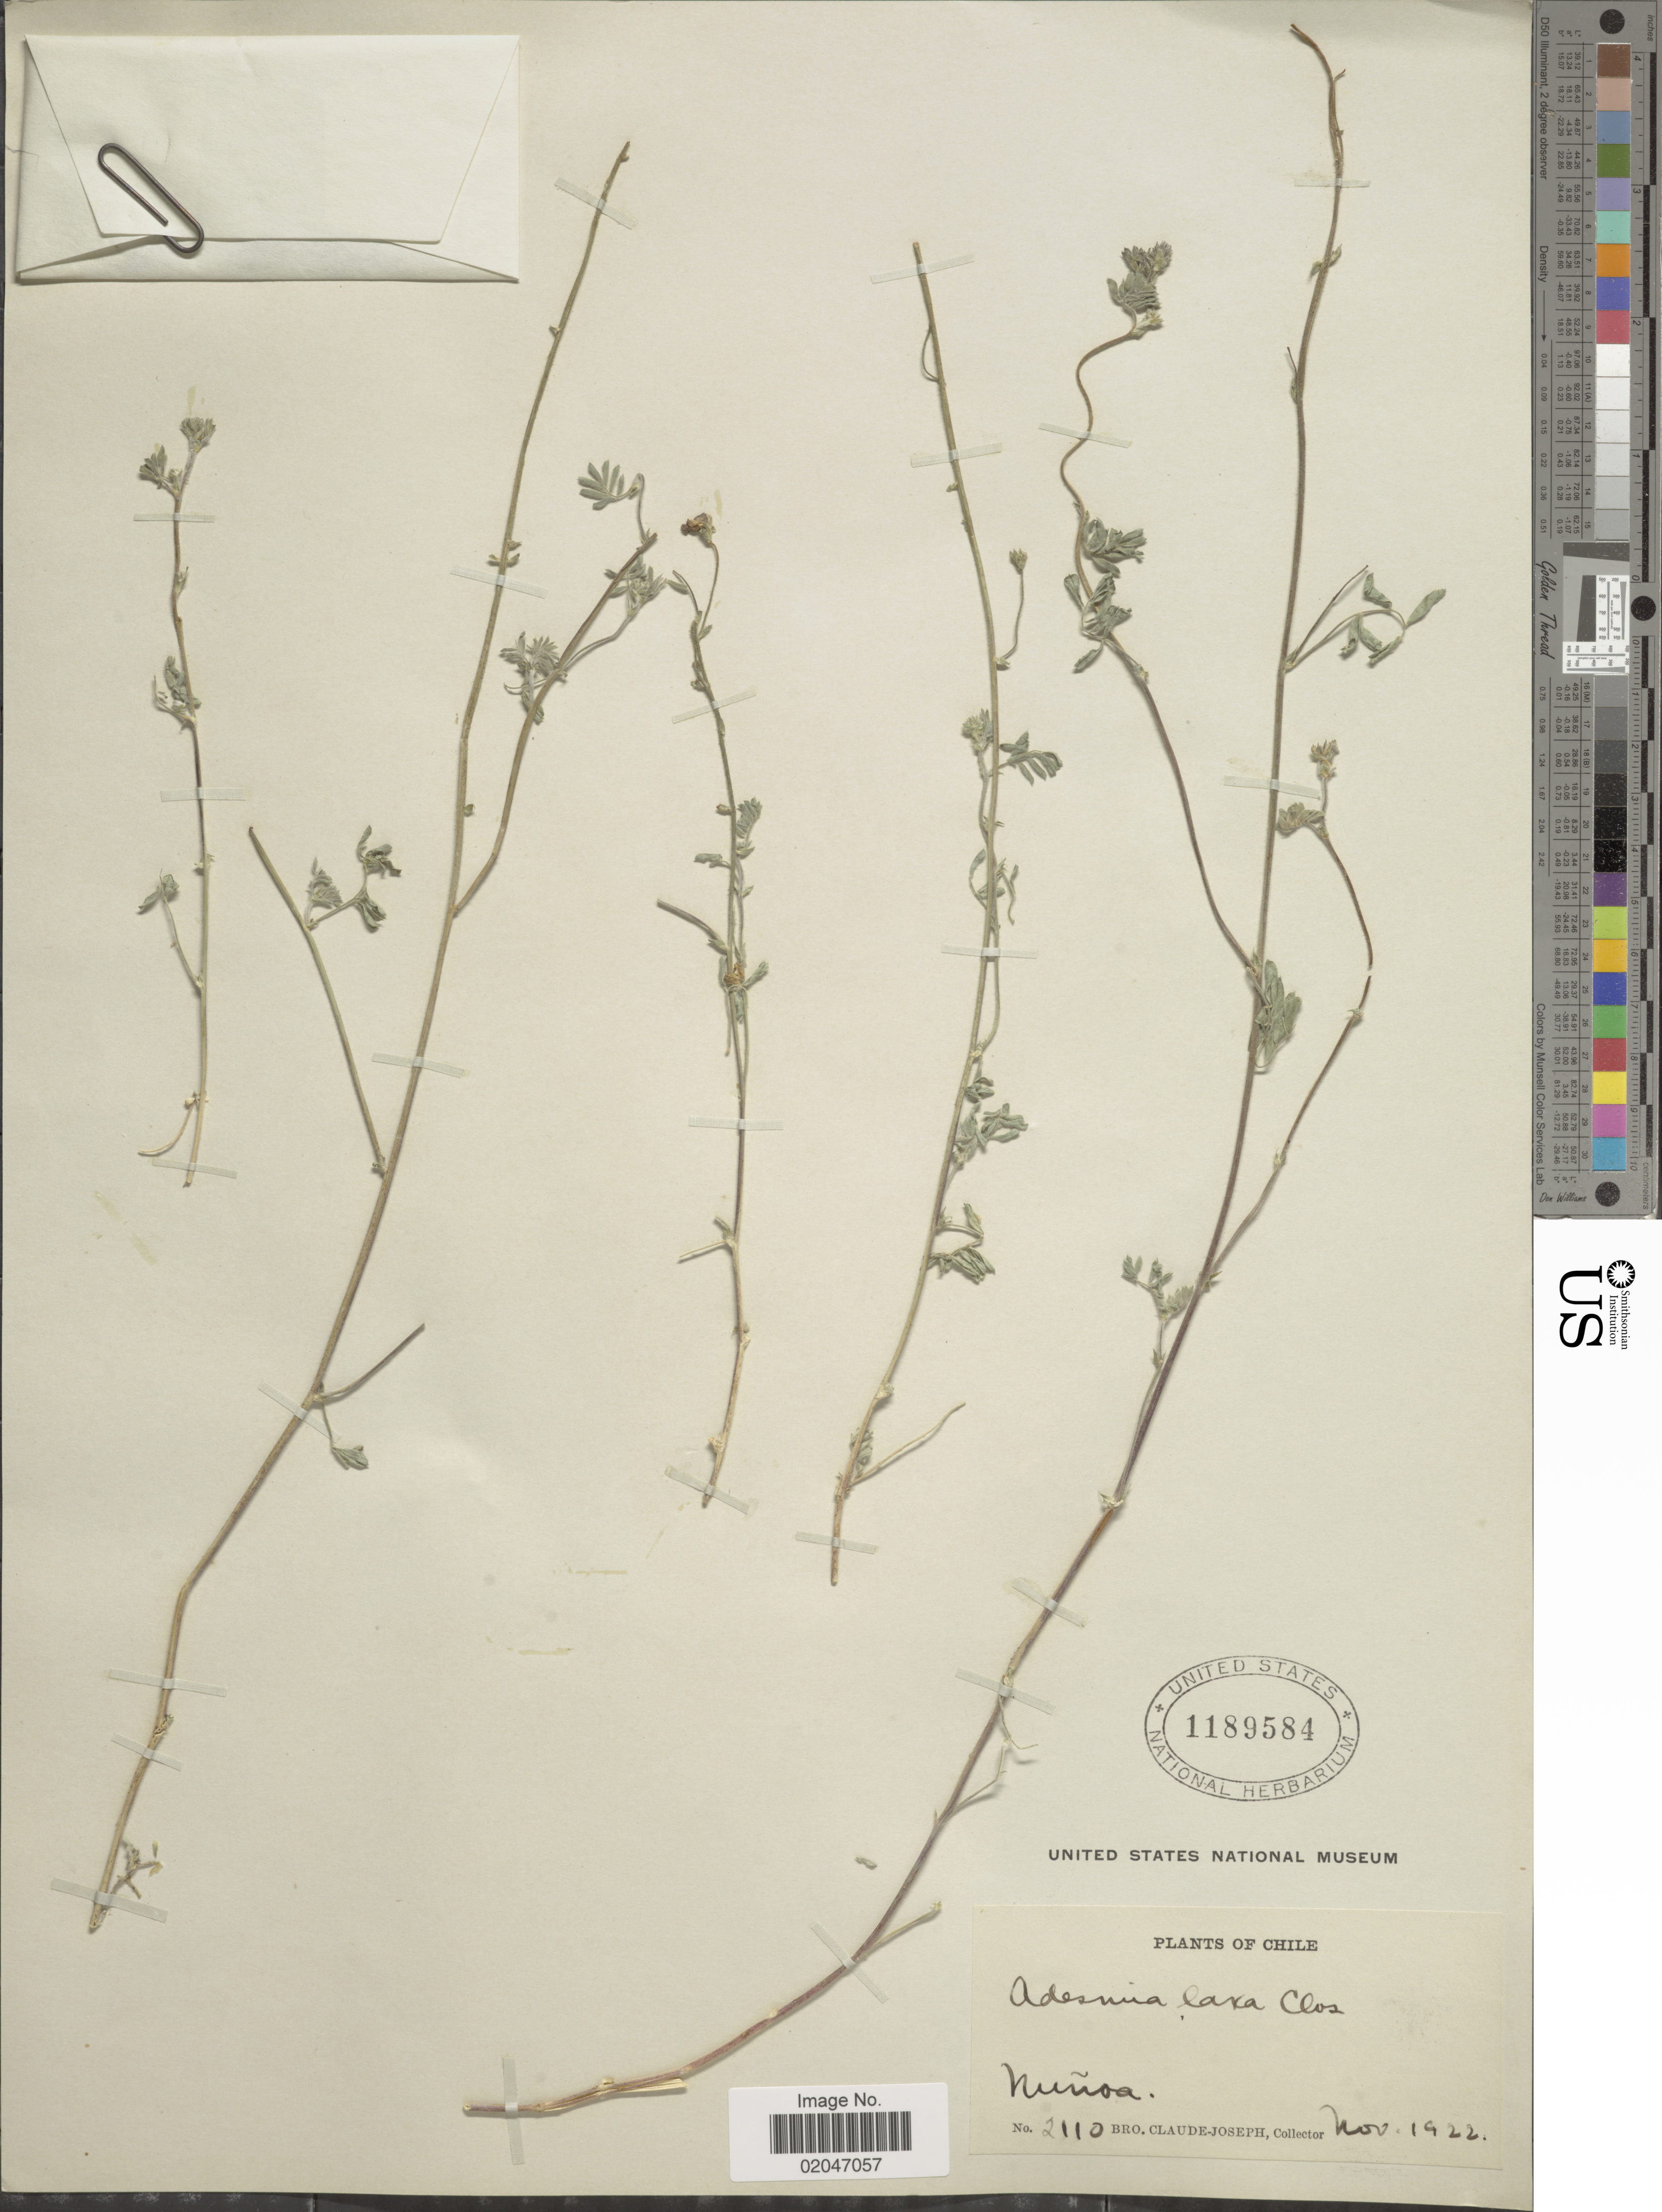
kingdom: Plantae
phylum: Tracheophyta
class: Magnoliopsida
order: Fabales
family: Fabaceae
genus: Adesmia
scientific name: Adesmia laxa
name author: Clos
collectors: Bro. Claude-Joseph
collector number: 2110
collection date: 1922-11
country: Chile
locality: Nunoa.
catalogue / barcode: US 1189584